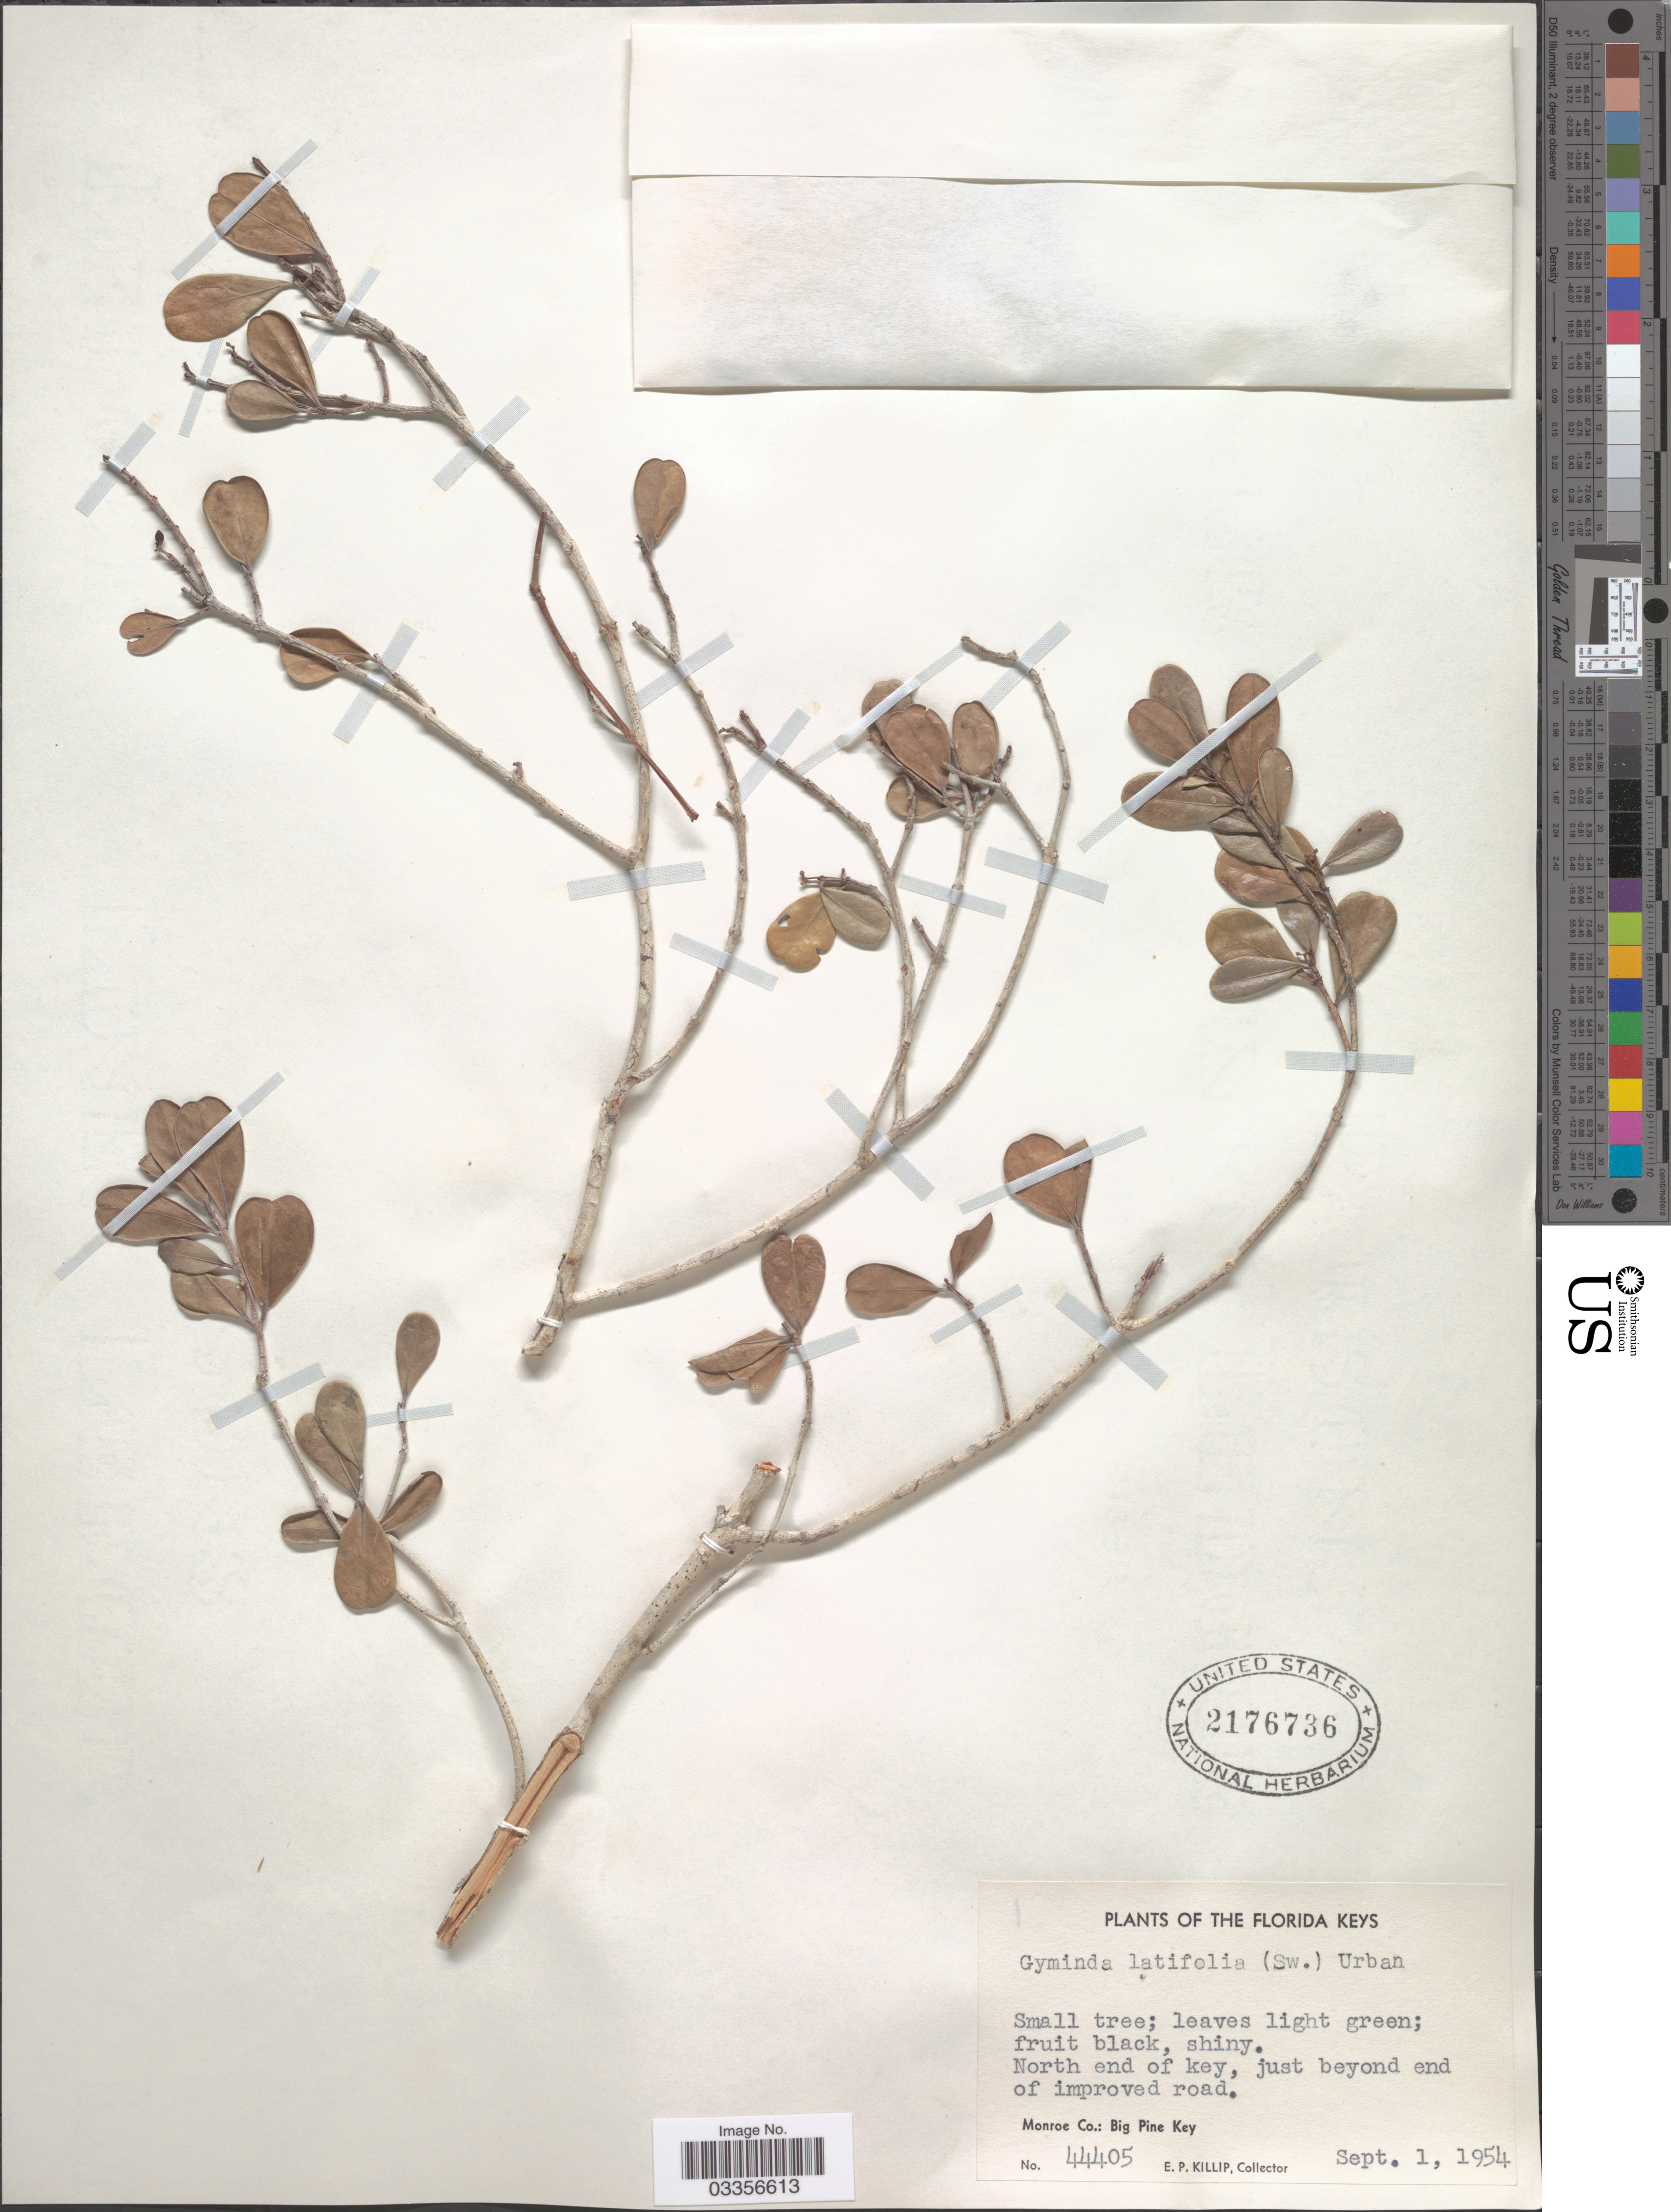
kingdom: Plantae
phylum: Tracheophyta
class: Magnoliopsida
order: Celastrales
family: Celastraceae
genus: Gyminda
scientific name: Gyminda latifolia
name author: (Sw.) Urb.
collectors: E. P. Killip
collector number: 44405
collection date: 1954-09-01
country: United States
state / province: Florida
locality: Florida Keys, North end of key, just beyond end of improved road. Monroe Co.: Big Pine Key.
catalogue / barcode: US 2176736